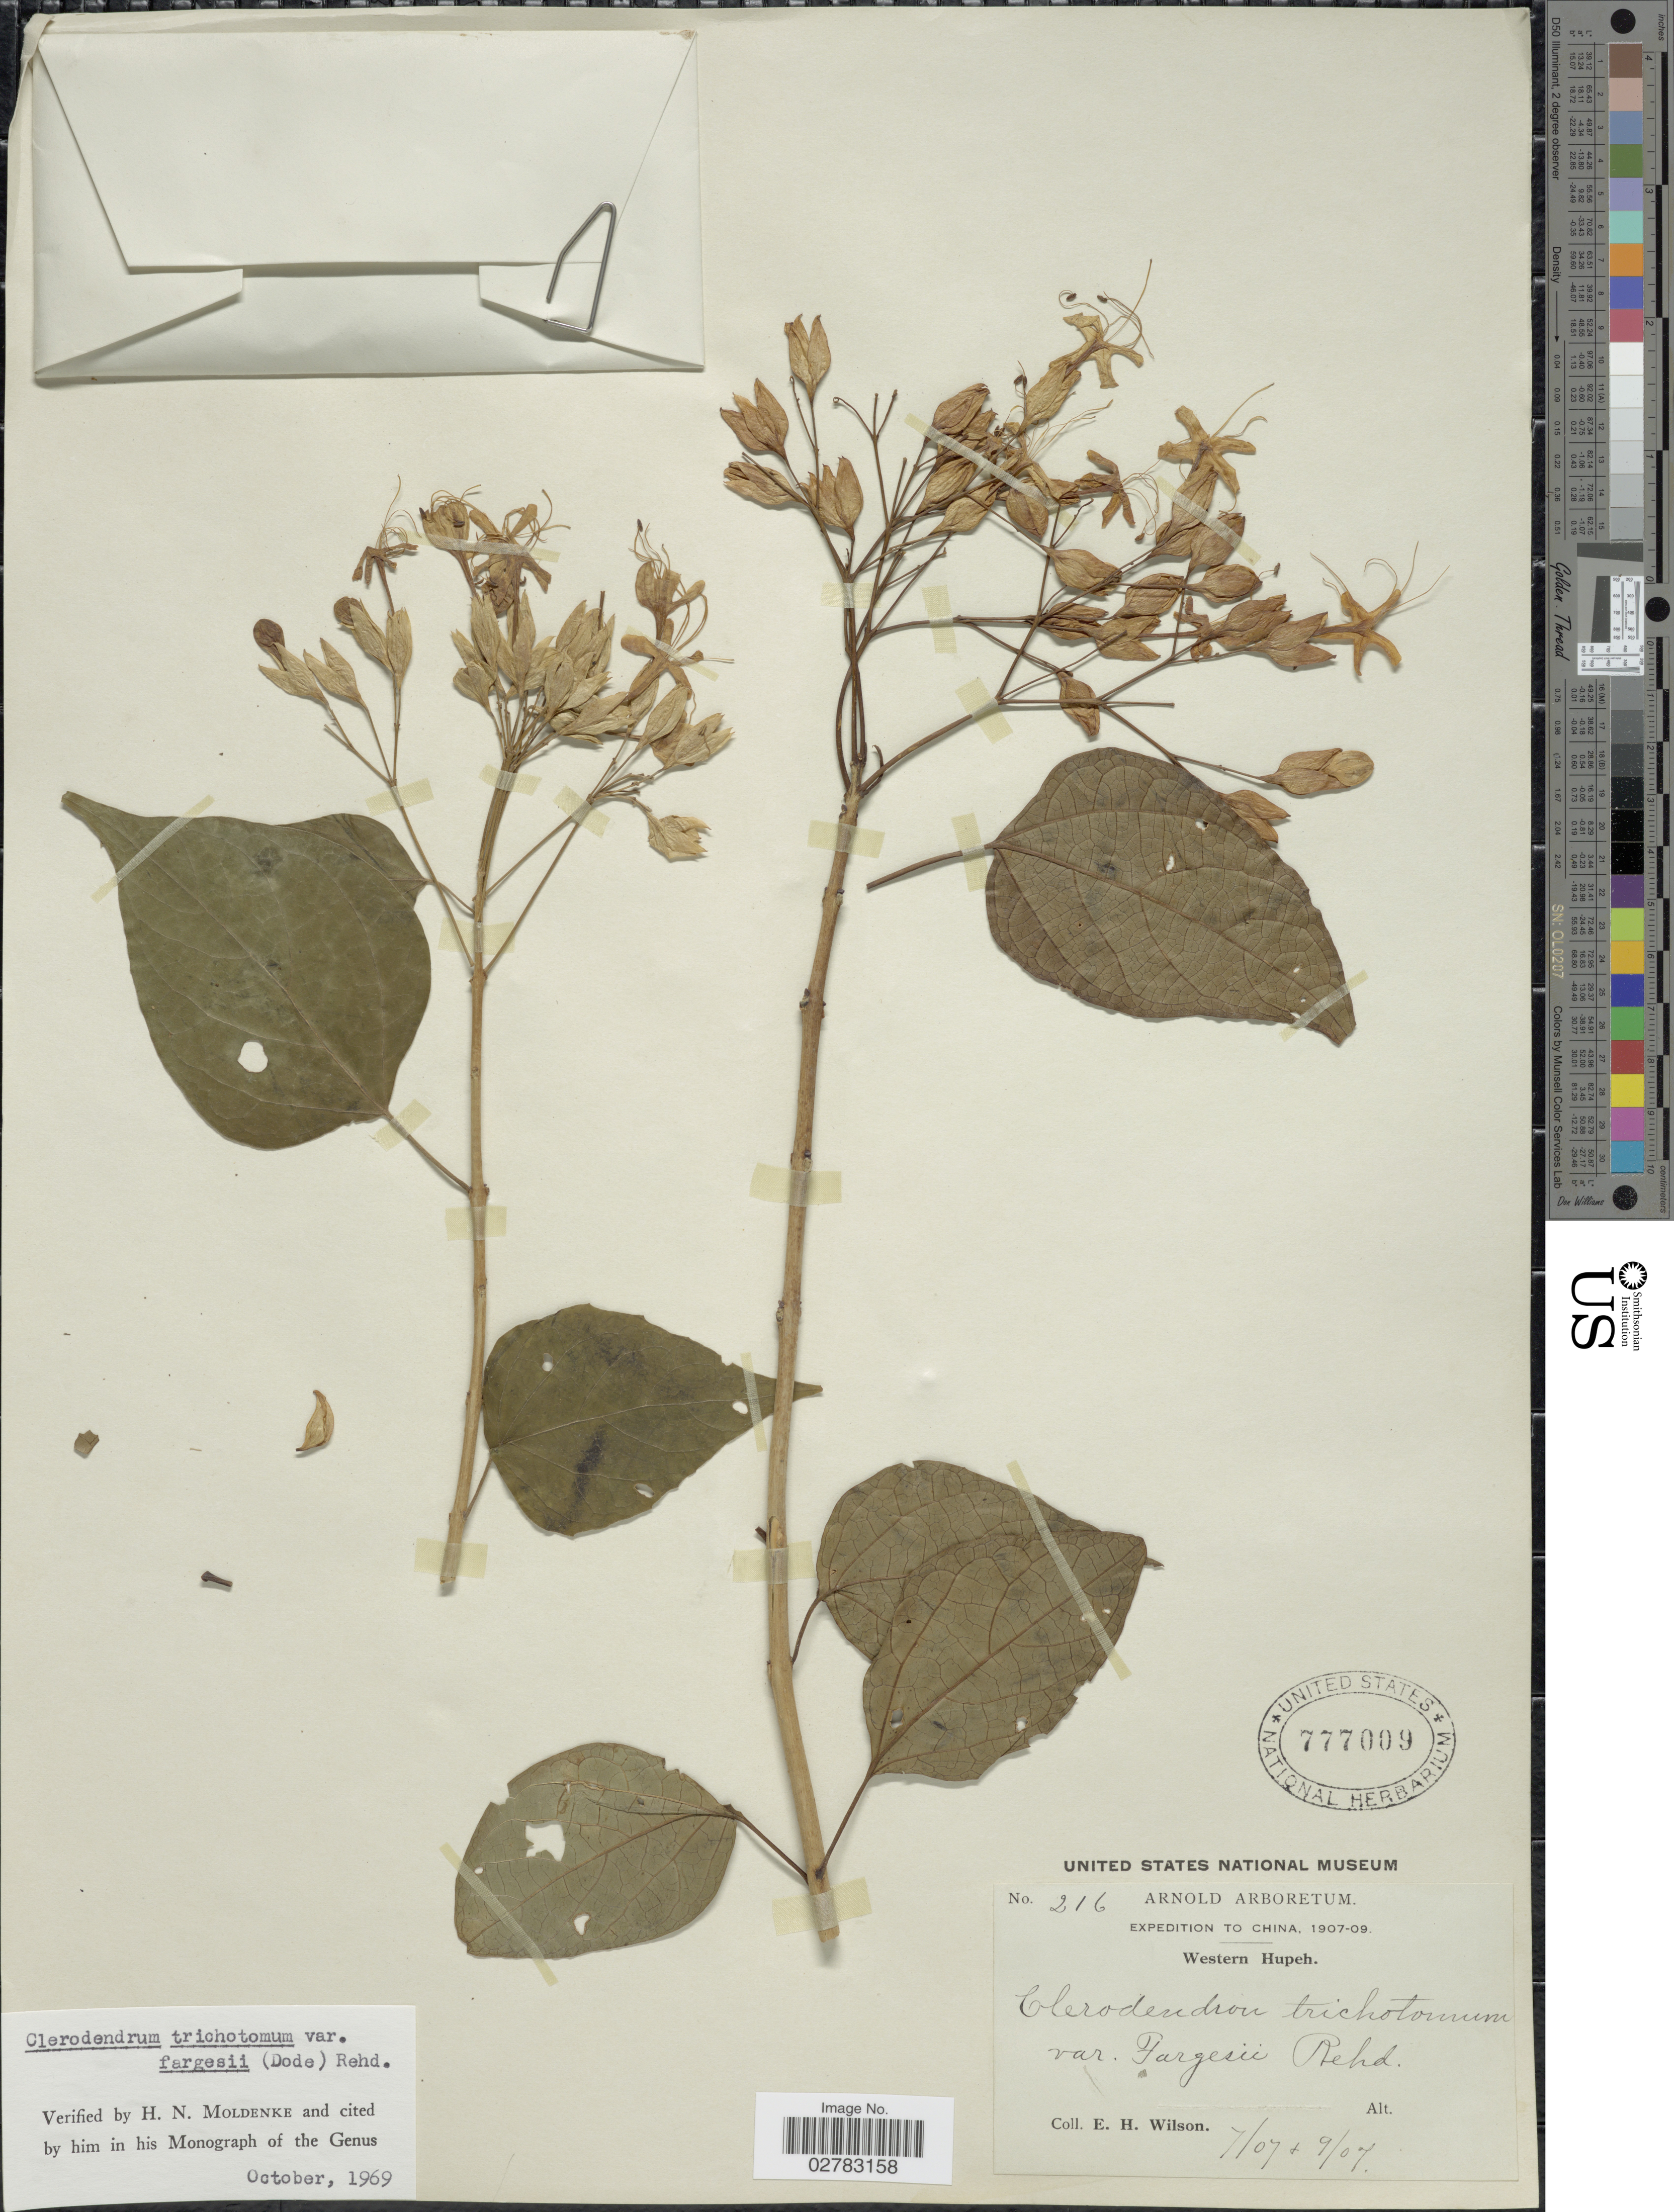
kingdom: Plantae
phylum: Tracheophyta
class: Magnoliopsida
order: Lamiales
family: Lamiaceae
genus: Clerodendrum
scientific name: Clerodendrum trichotomum var. fargesii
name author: (Dode) Rehder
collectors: E. Wilson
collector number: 216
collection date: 1907-07/1907-09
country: China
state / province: Hubei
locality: Western Hupeh.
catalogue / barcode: US 777009